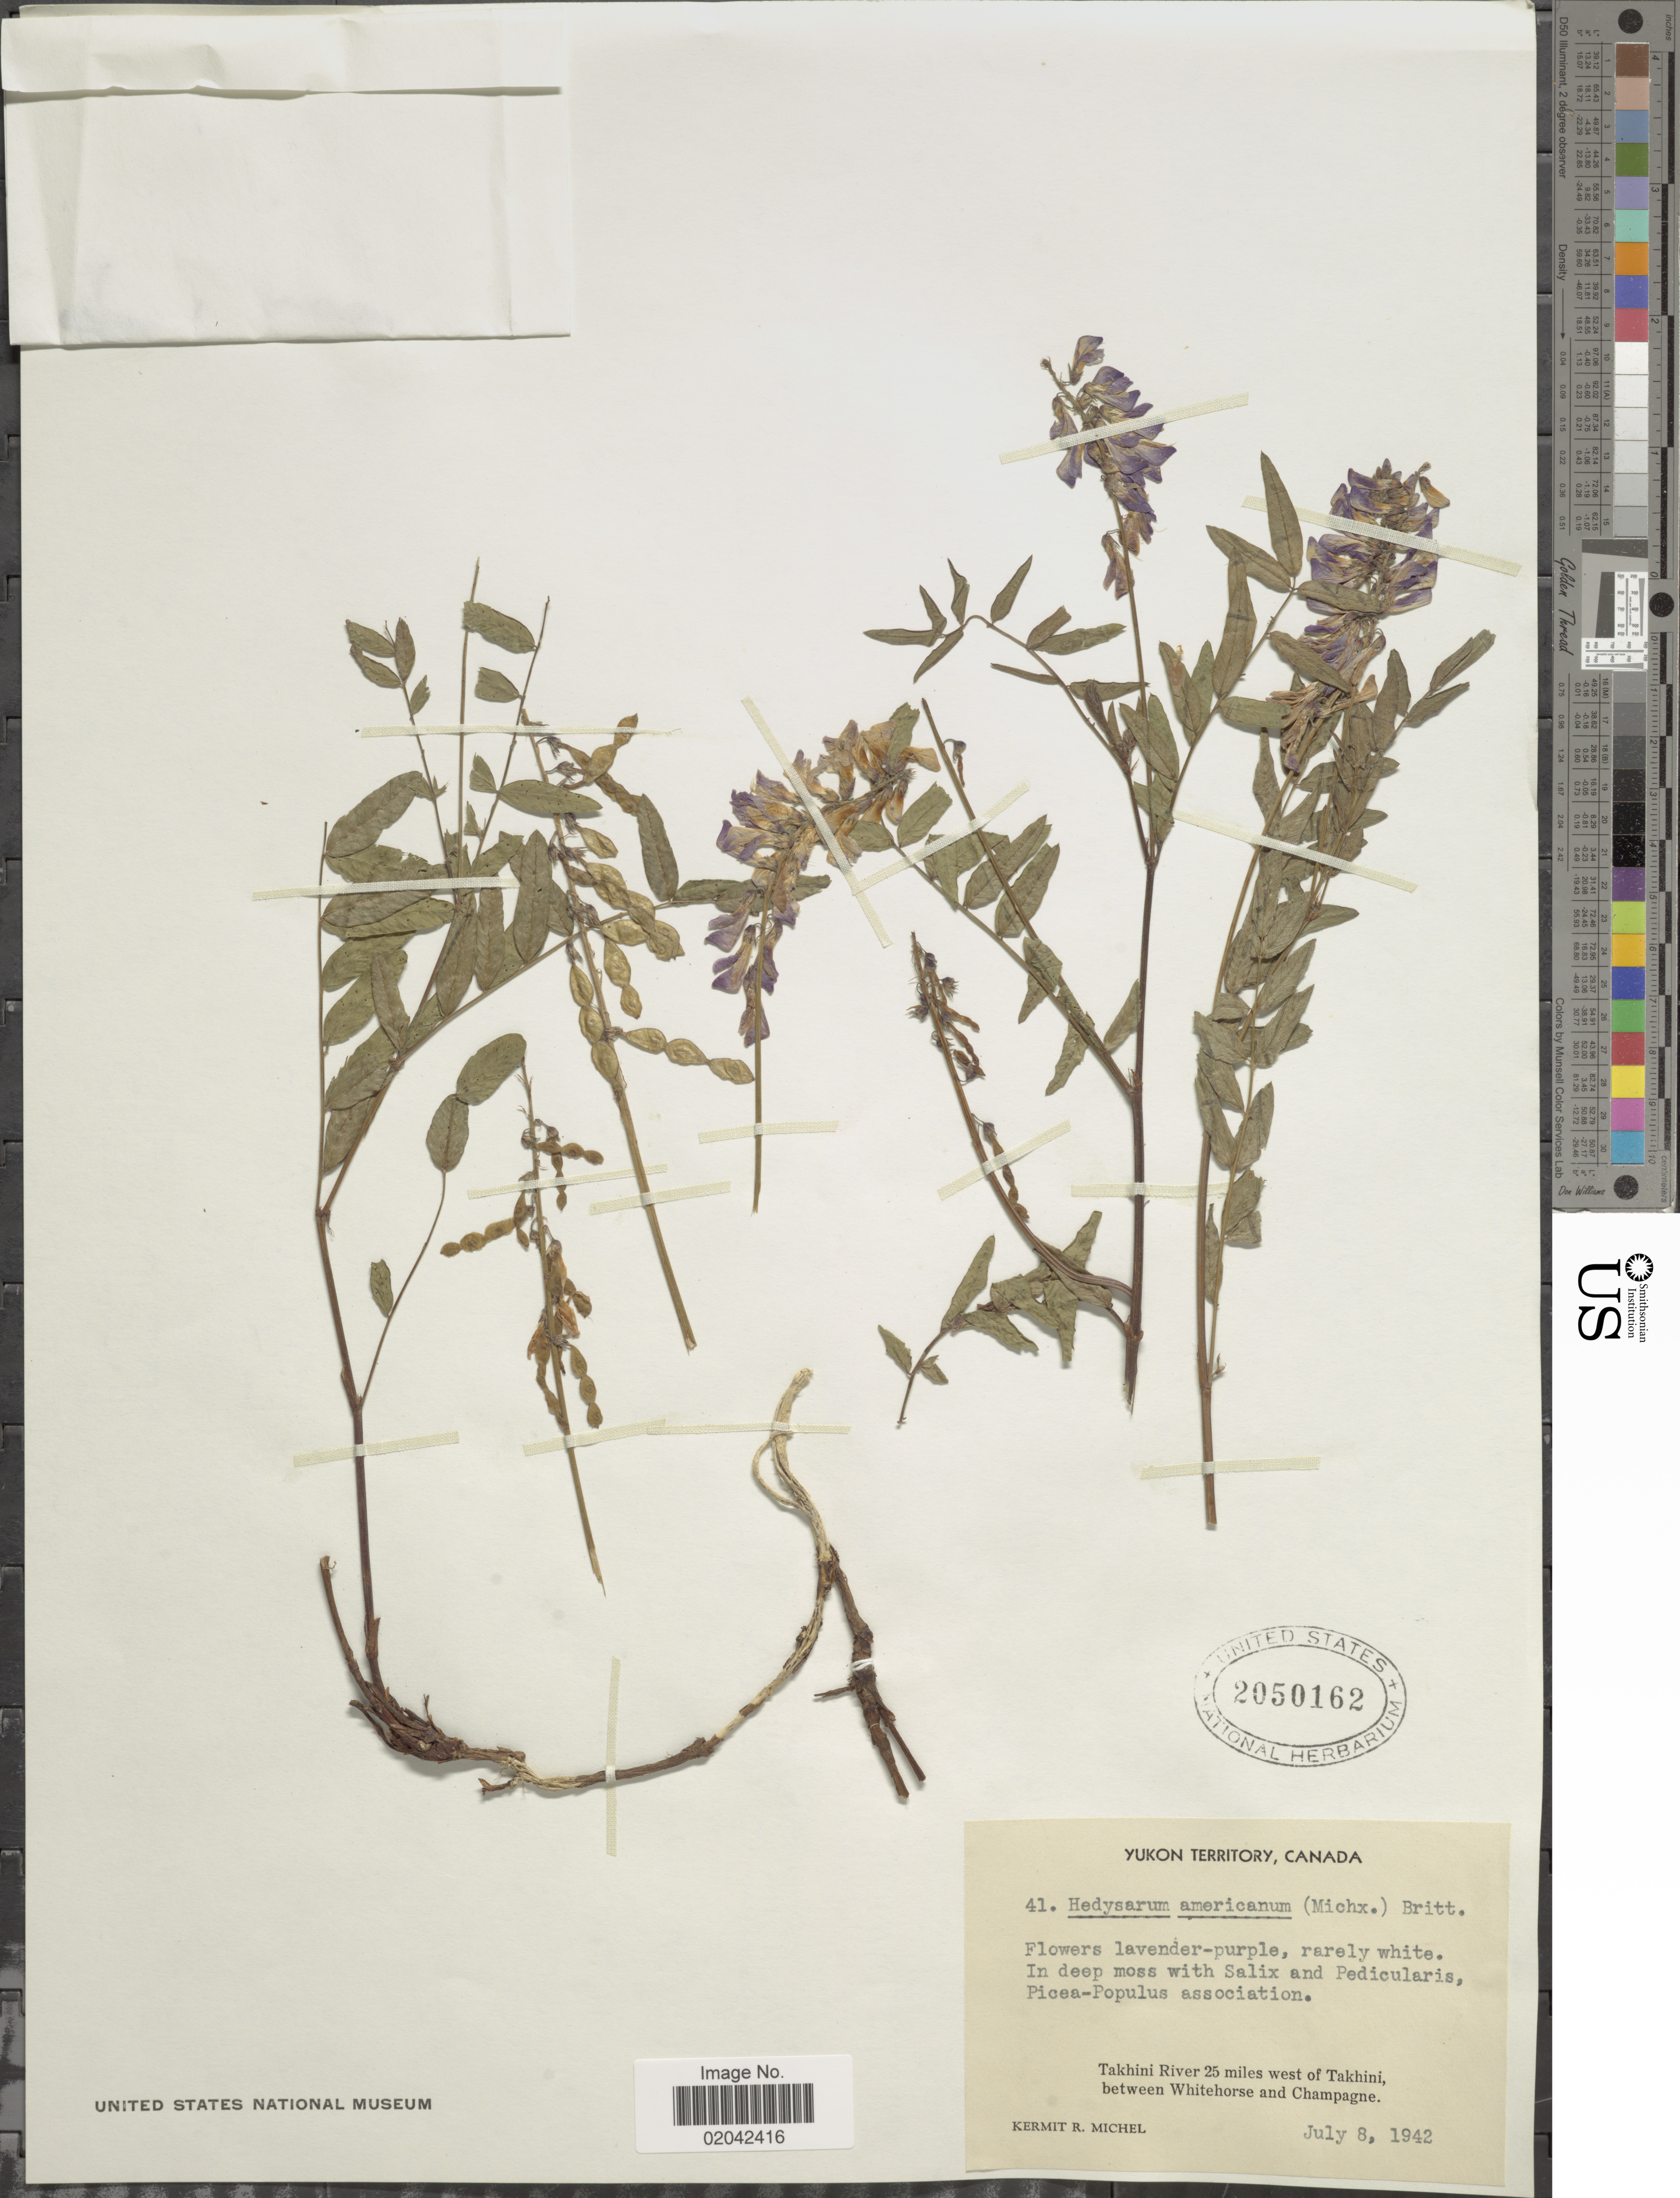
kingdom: Plantae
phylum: Tracheophyta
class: Magnoliopsida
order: Fabales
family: Fabaceae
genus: Hedysarum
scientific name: Hedysarum alpinum var. americanum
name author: Michx. ex Pursh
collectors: K. Michel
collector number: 41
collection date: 1942-07-08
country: Canada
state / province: Yukon Territory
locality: Takhini River 25 miles west of Takhini, between Whitehorse and Champagne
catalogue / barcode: US 2050162